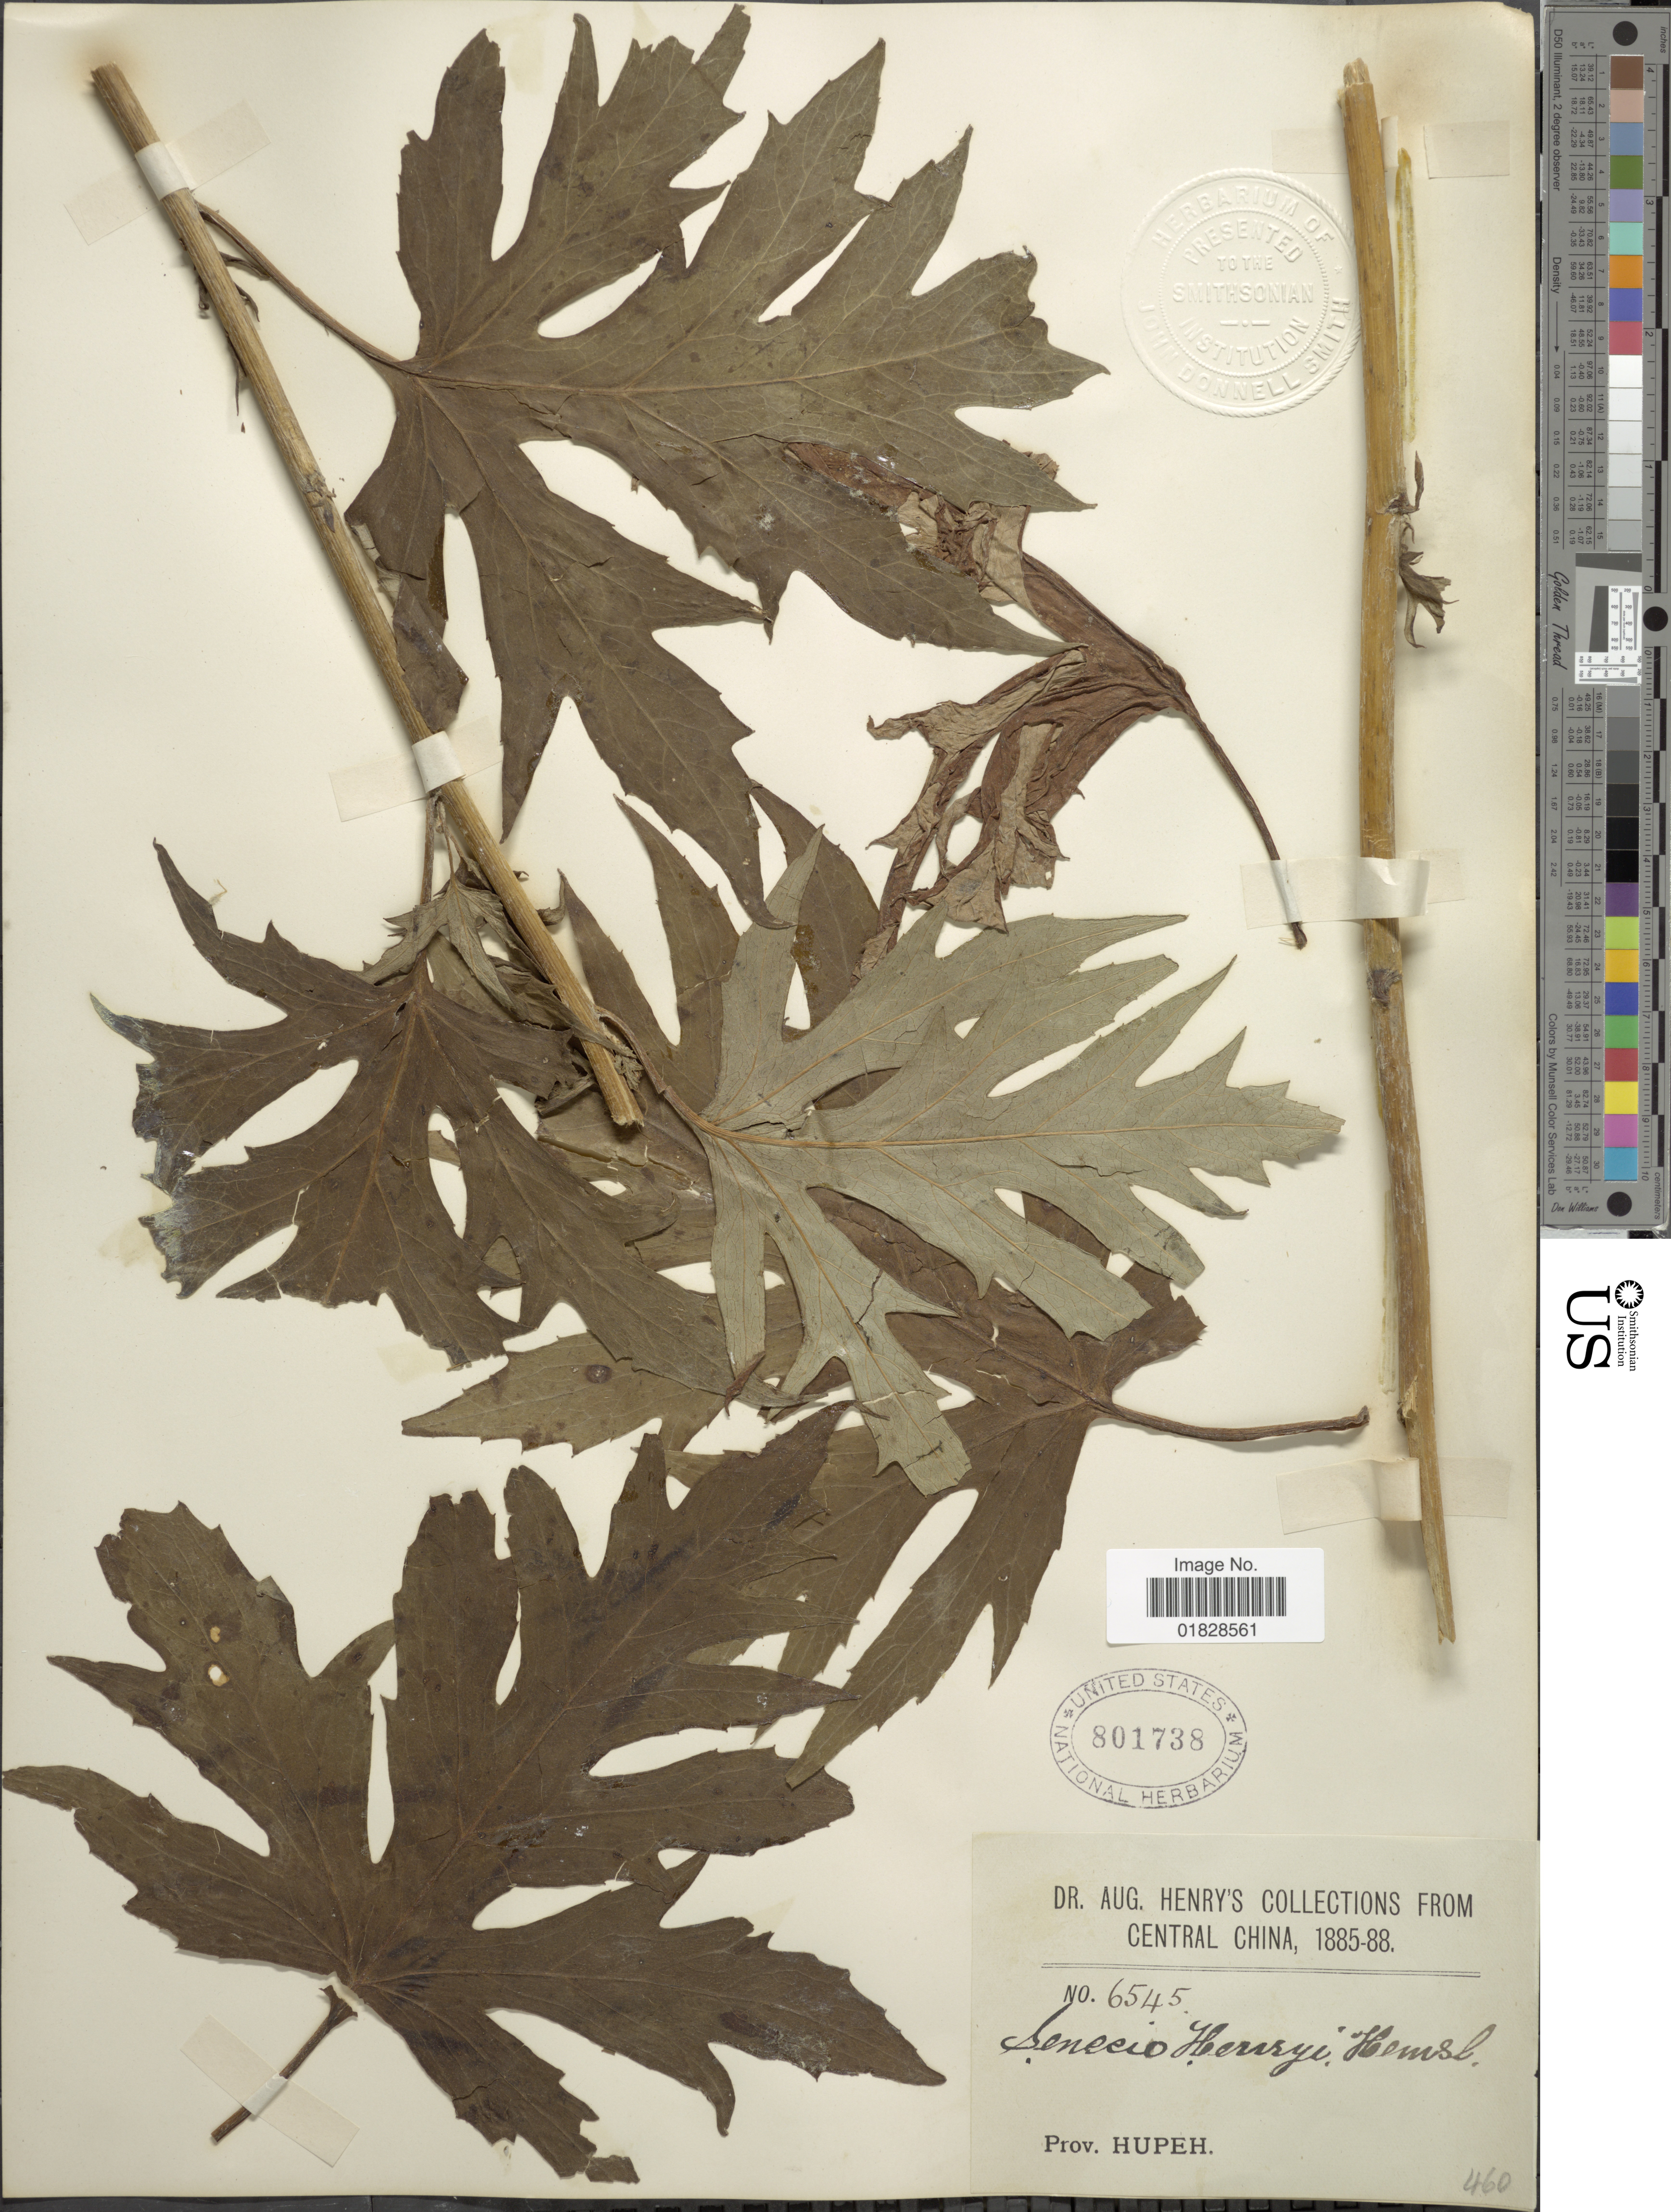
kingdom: Plantae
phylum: Tracheophyta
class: Magnoliopsida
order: Asterales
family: Asteraceae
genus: Sinacalia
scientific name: Sinacalia tangutica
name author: (Maximowicz) B. Nord.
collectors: A. Henry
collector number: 6545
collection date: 1885/1888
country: China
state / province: Hubei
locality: Central China. Prov. Hupeh.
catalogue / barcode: US 801738